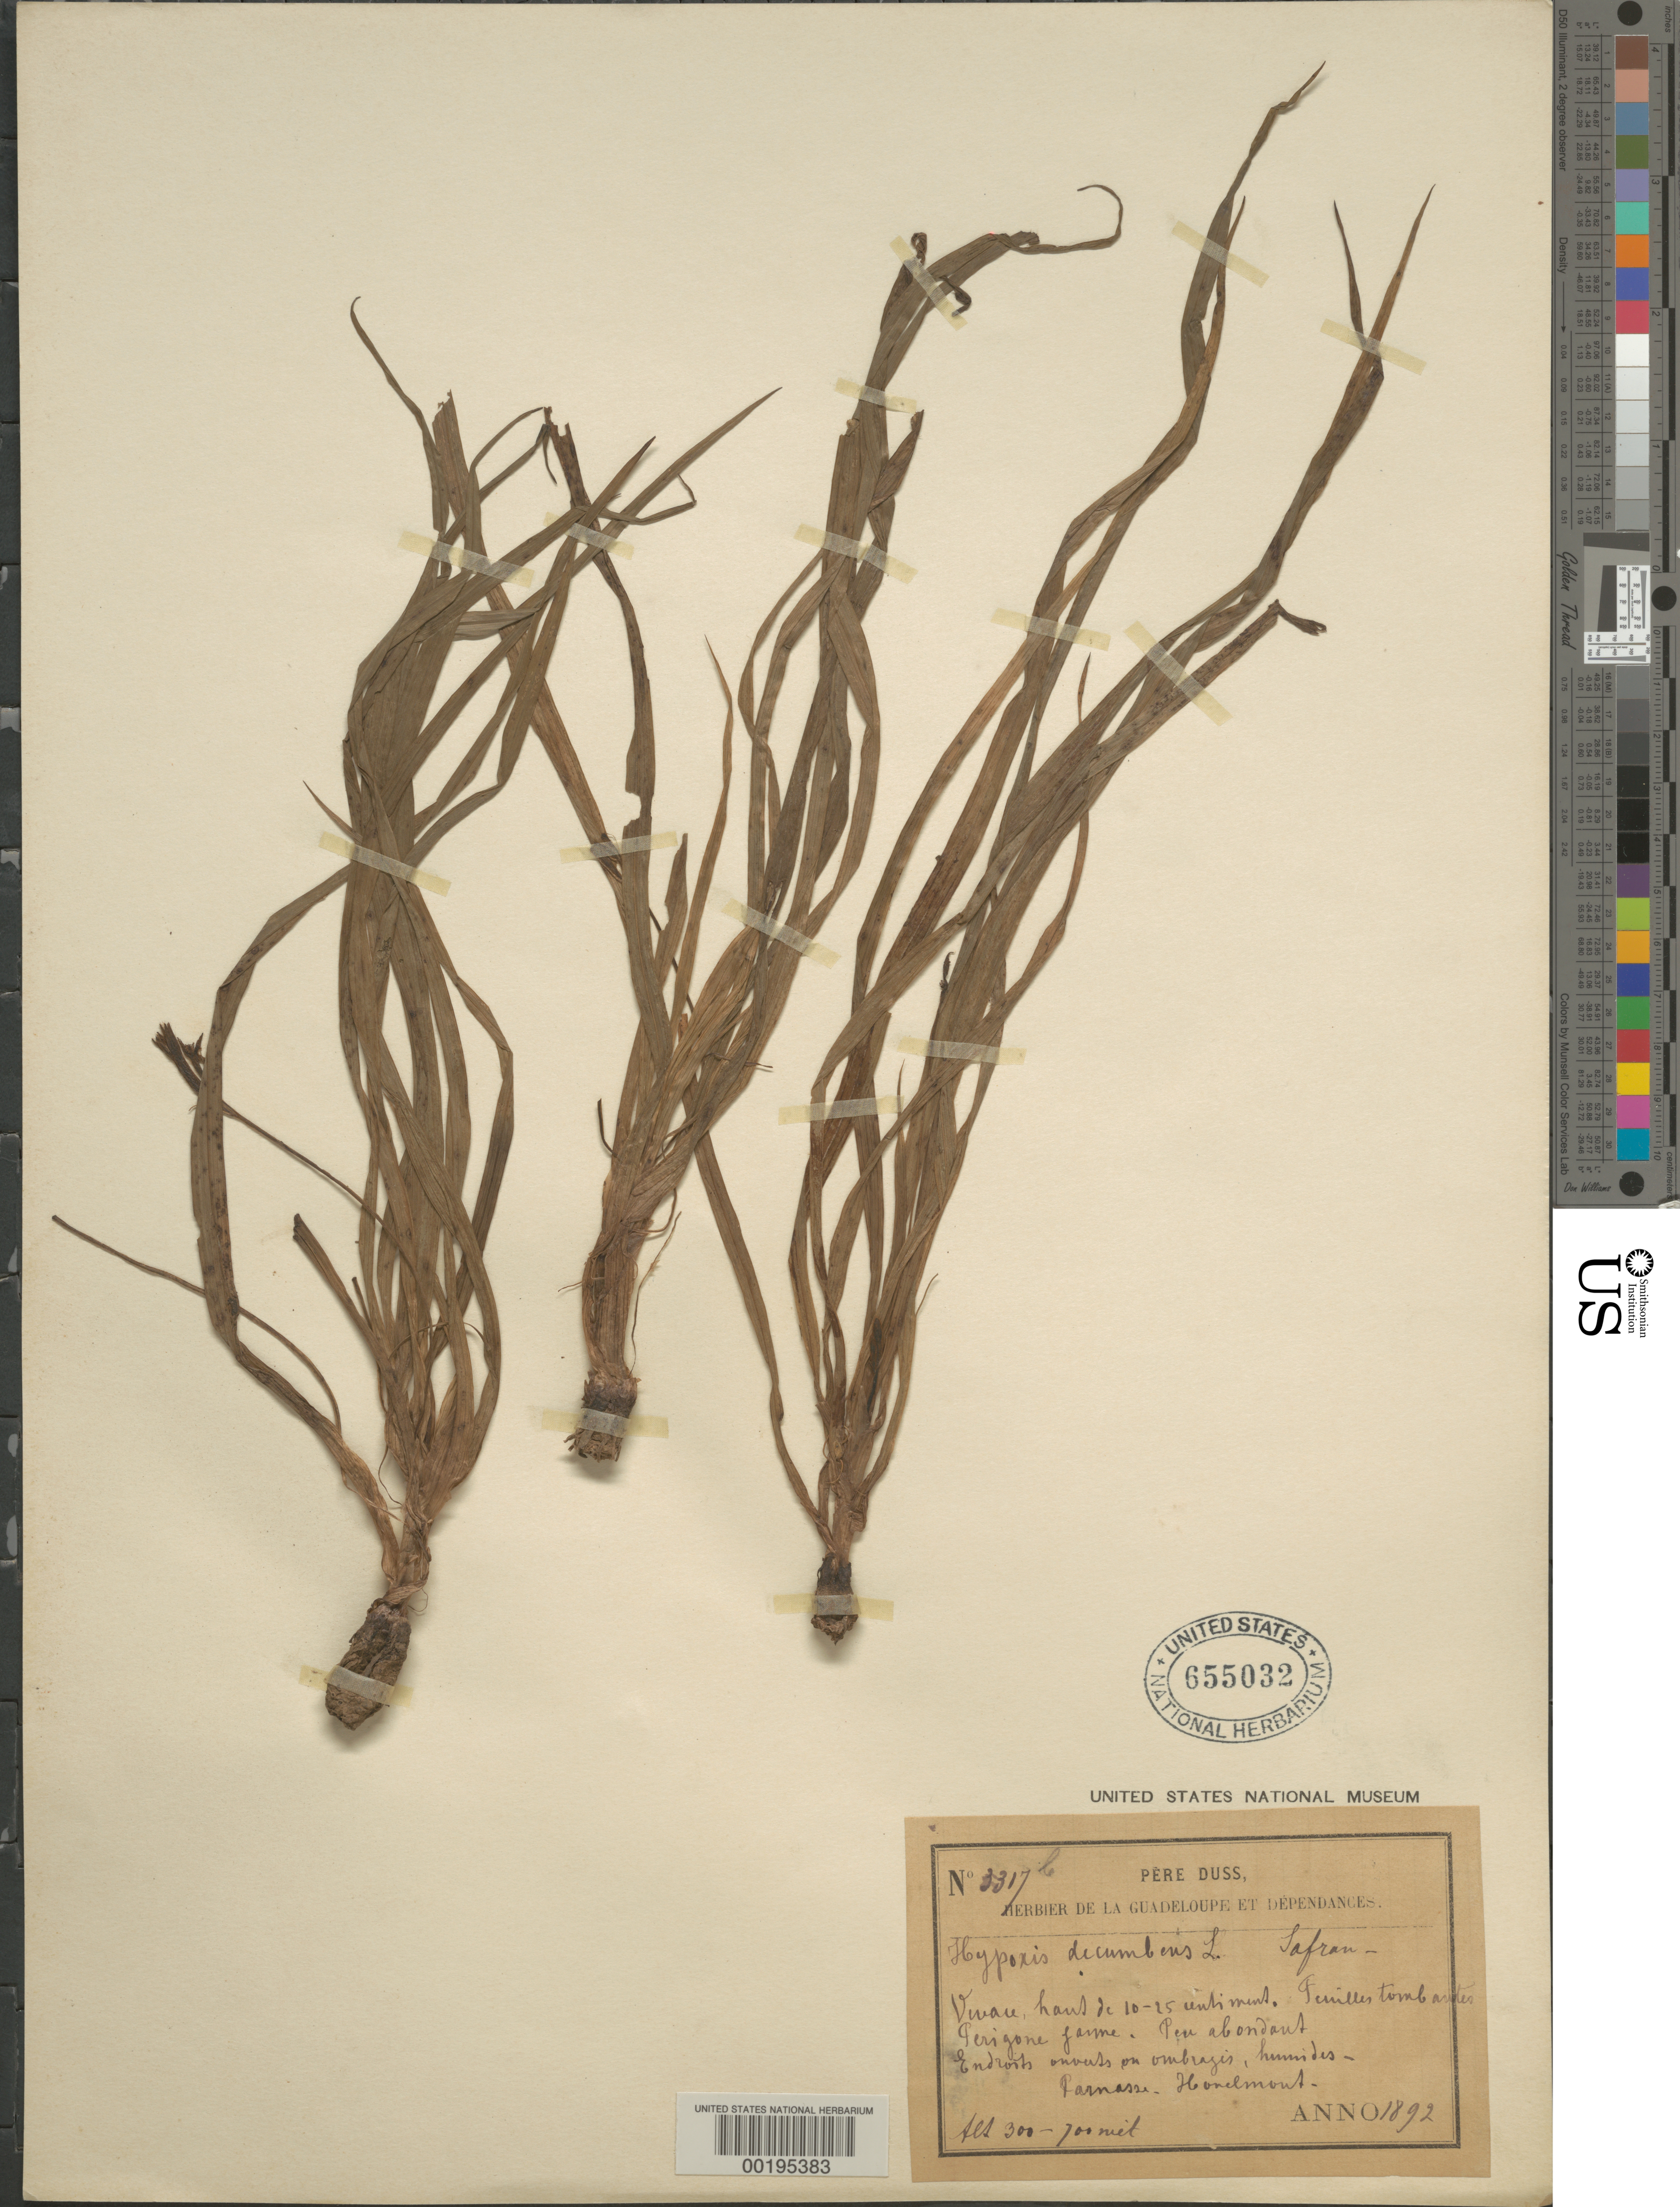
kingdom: Plantae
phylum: Tracheophyta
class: Liliopsida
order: Asparagales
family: Hypoxidaceae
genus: Hypoxis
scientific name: Hypoxis decumbens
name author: L.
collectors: Père Duss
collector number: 3317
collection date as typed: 1892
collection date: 1892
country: Guadeloupe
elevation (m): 300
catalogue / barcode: US 655032